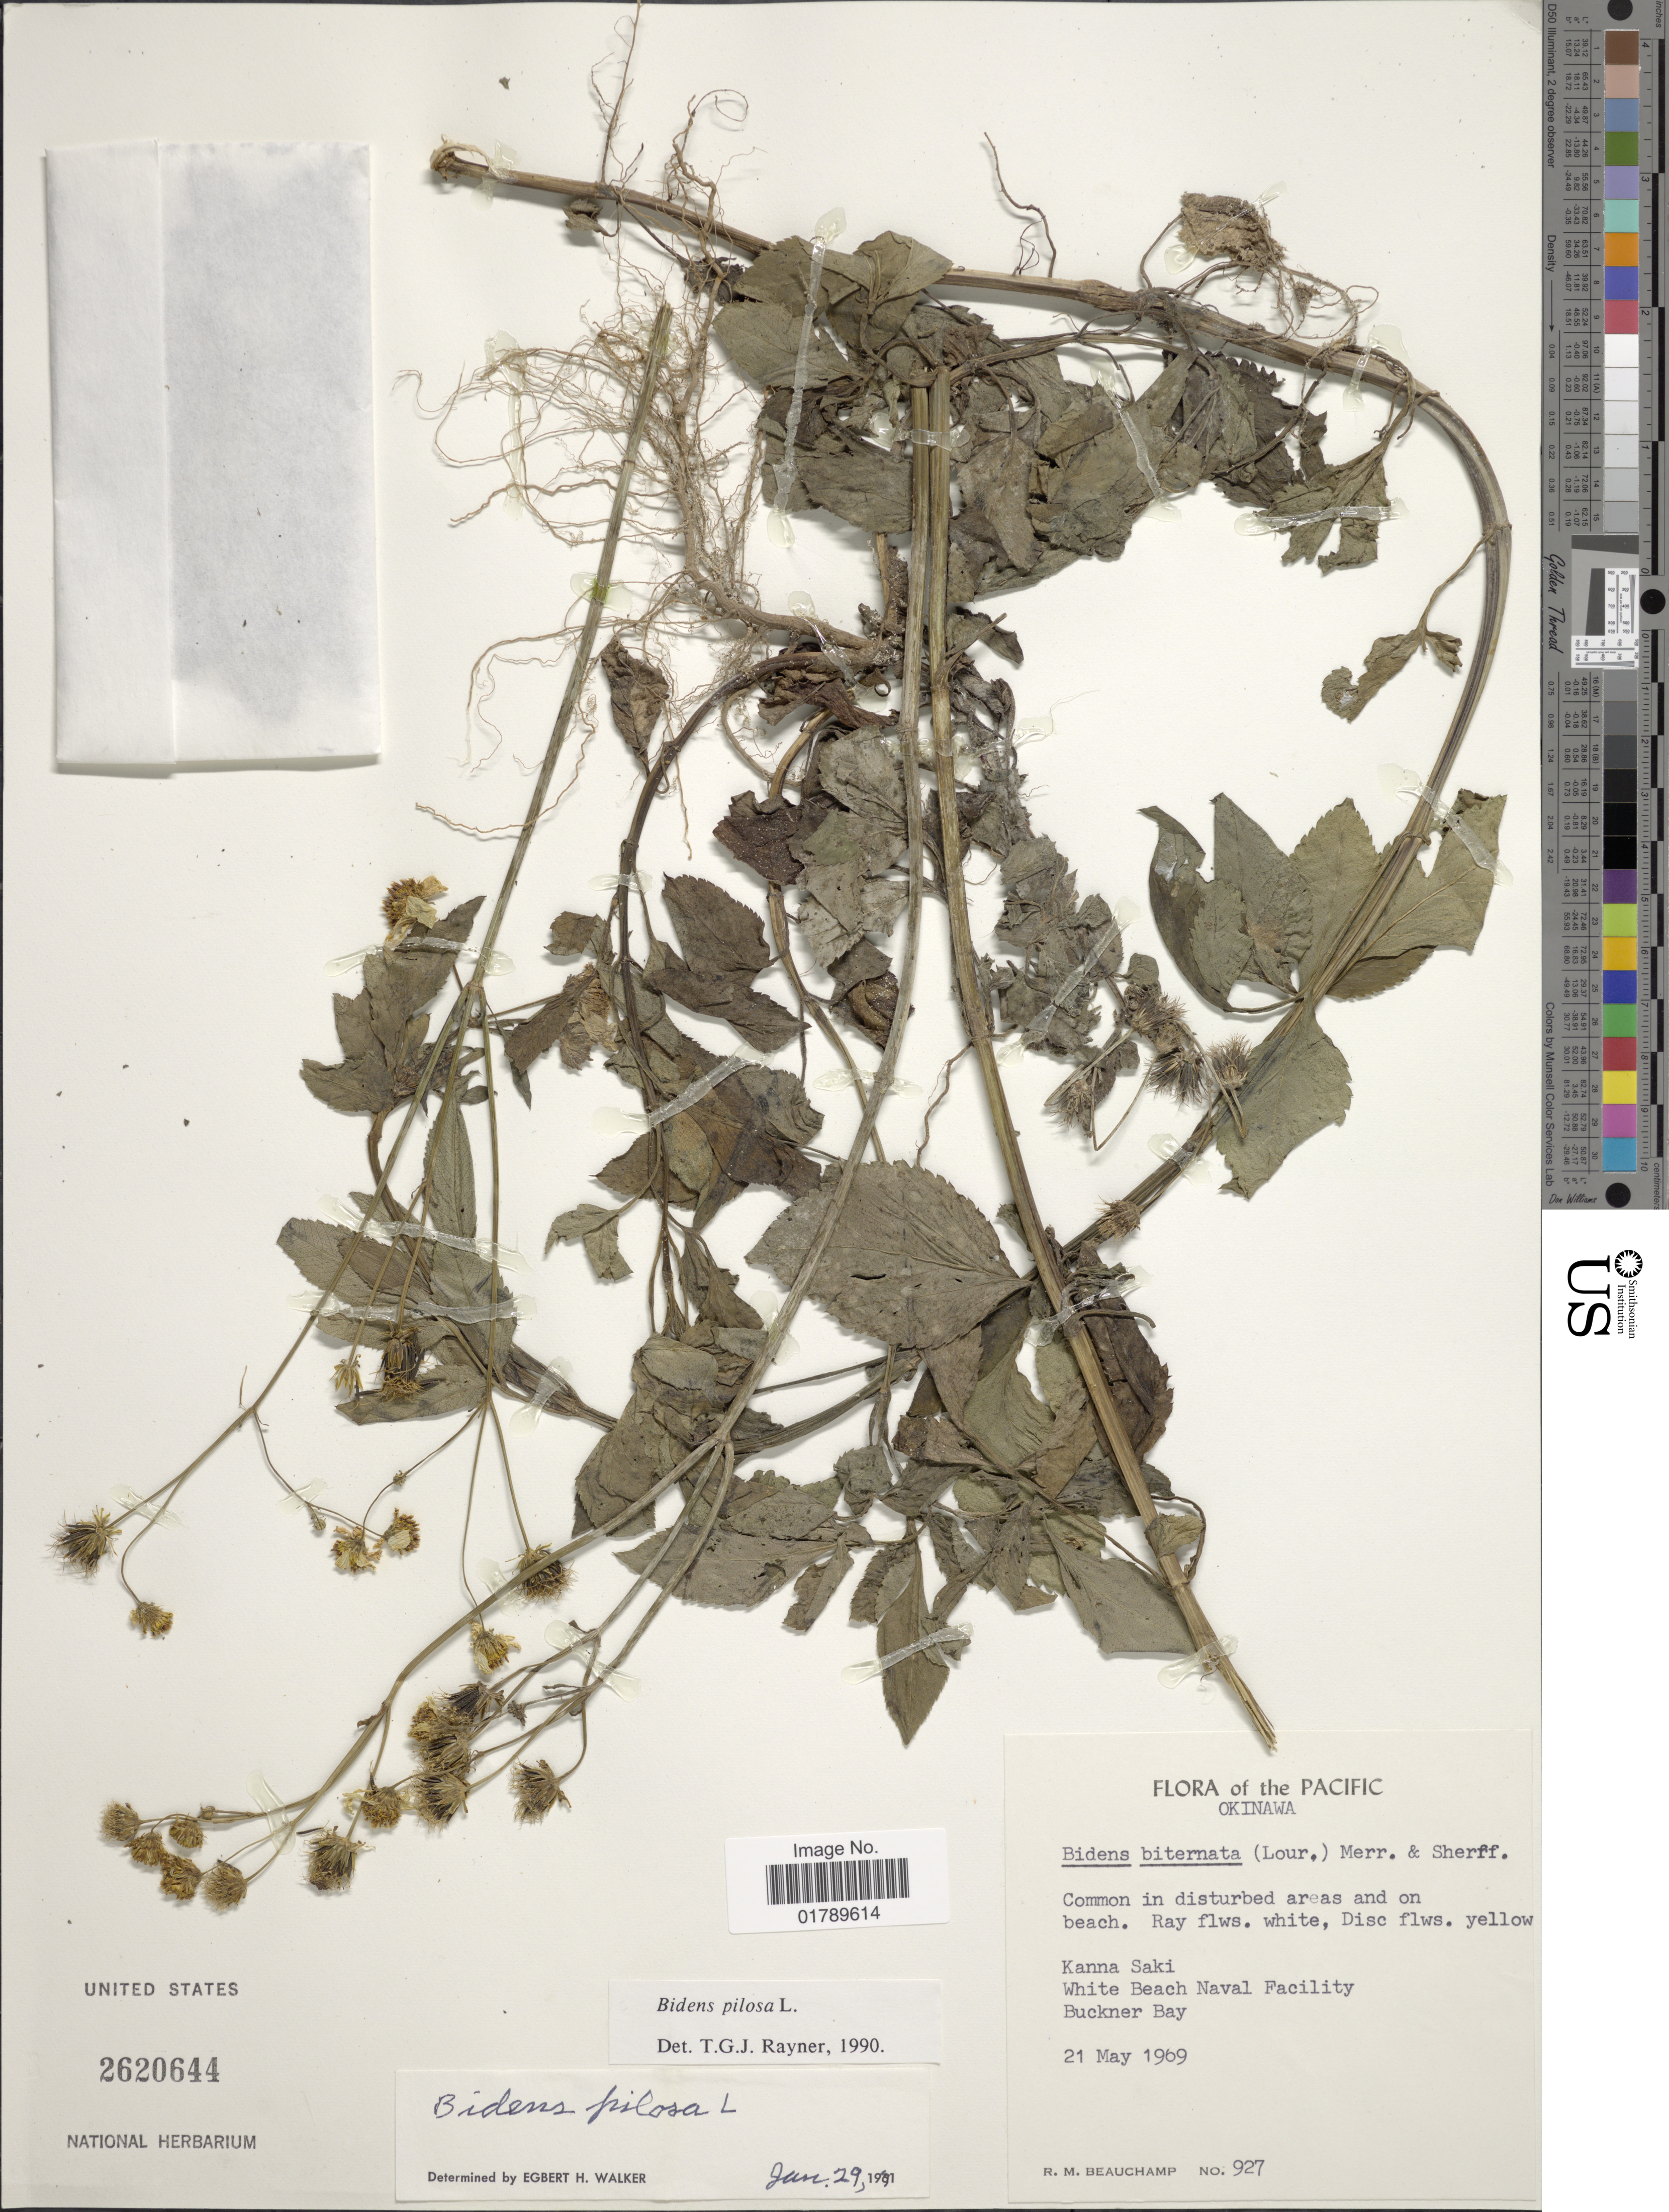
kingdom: Plantae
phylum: Tracheophyta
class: Magnoliopsida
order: Asterales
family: Asteraceae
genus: Bidens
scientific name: Bidens pilosa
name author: L.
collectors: R. Beauchamp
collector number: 927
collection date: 1969-05-21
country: Japan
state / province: Okinawa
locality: The Pacific. Okinawa. Kanna Saki. White Beach Naval Facility. Buckner Bay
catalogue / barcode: US 2620644